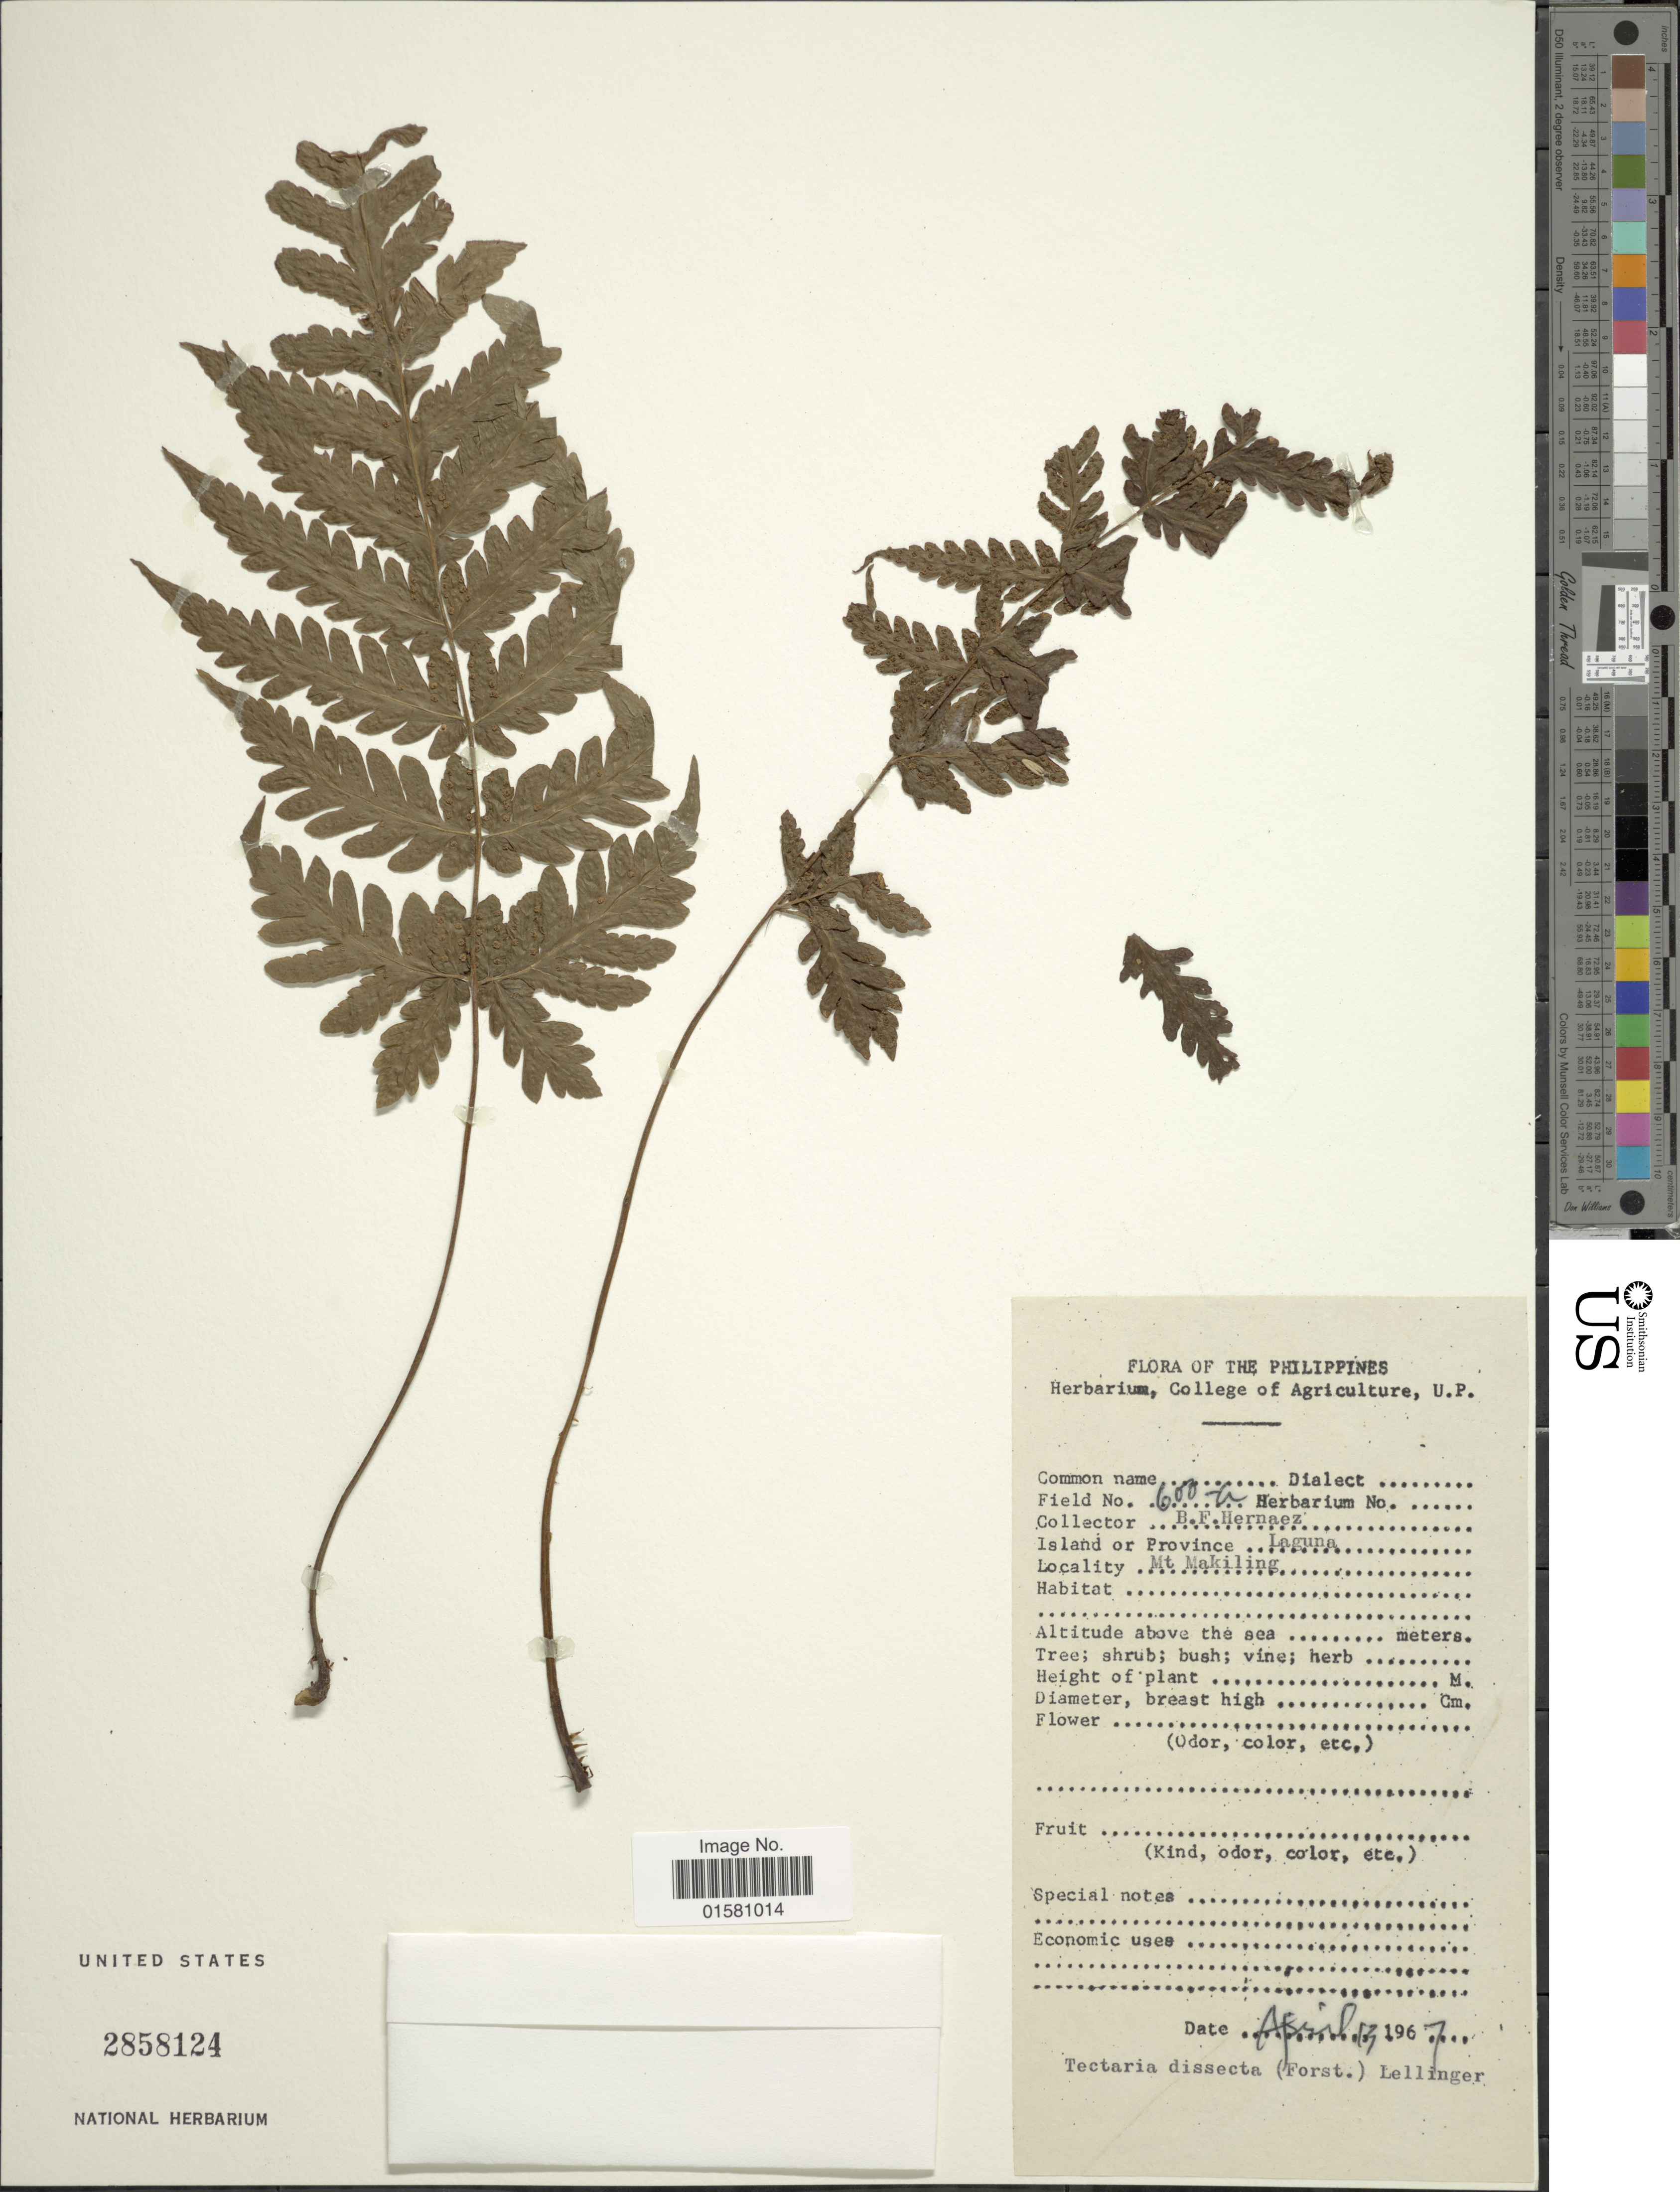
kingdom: Plantae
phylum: Tracheophyta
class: Polypodiopsida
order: Polypodiales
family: Tectariaceae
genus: Tectaria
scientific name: Tectaria dissecta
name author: (G. Forst.) Lellinger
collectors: B. Hernaez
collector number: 600-a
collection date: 1967-04-13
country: Philippines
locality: Island of Province Lagnua, Mt. Makiling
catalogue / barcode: US 2858124